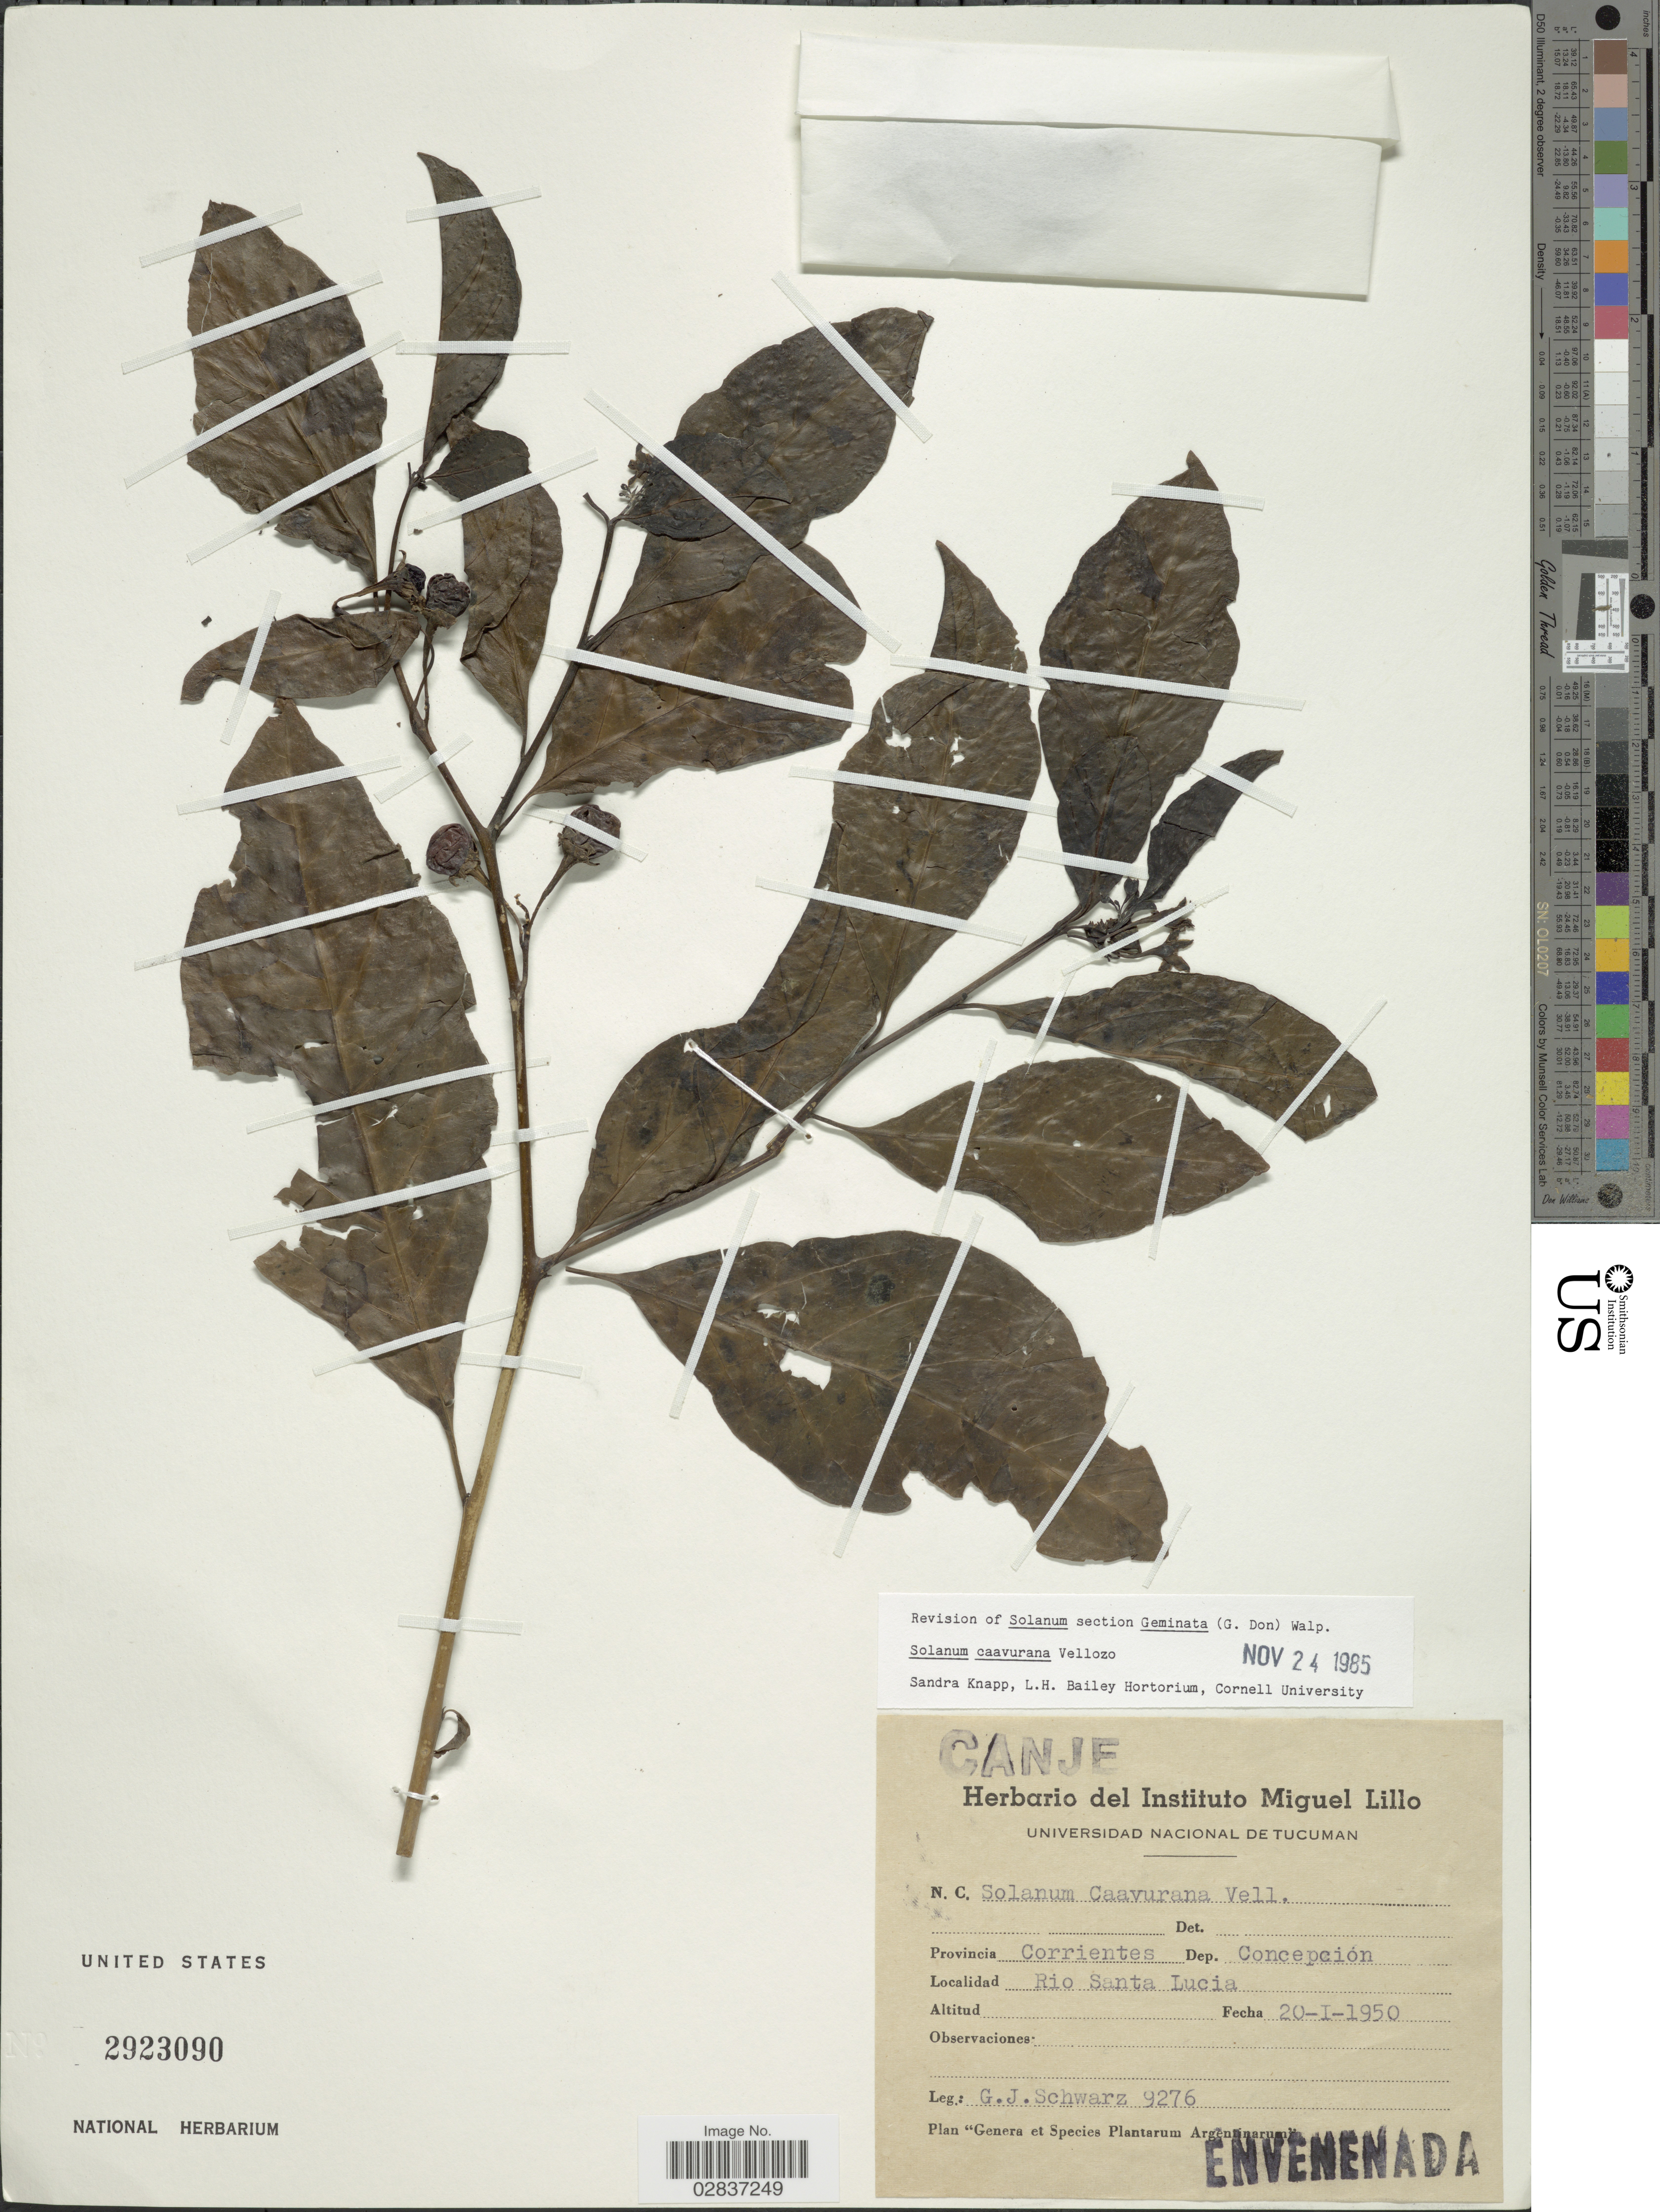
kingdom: Plantae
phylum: Tracheophyta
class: Magnoliopsida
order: Solanales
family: Solanaceae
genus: Solanum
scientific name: Solanum caavurana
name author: Vell.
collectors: G. J. Schwarz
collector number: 9276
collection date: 1950-01-20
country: Argentina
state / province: Corrientes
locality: Provincia Corrientes, Dep. Concepción, Rio Santa Lucia.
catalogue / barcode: US 2923090